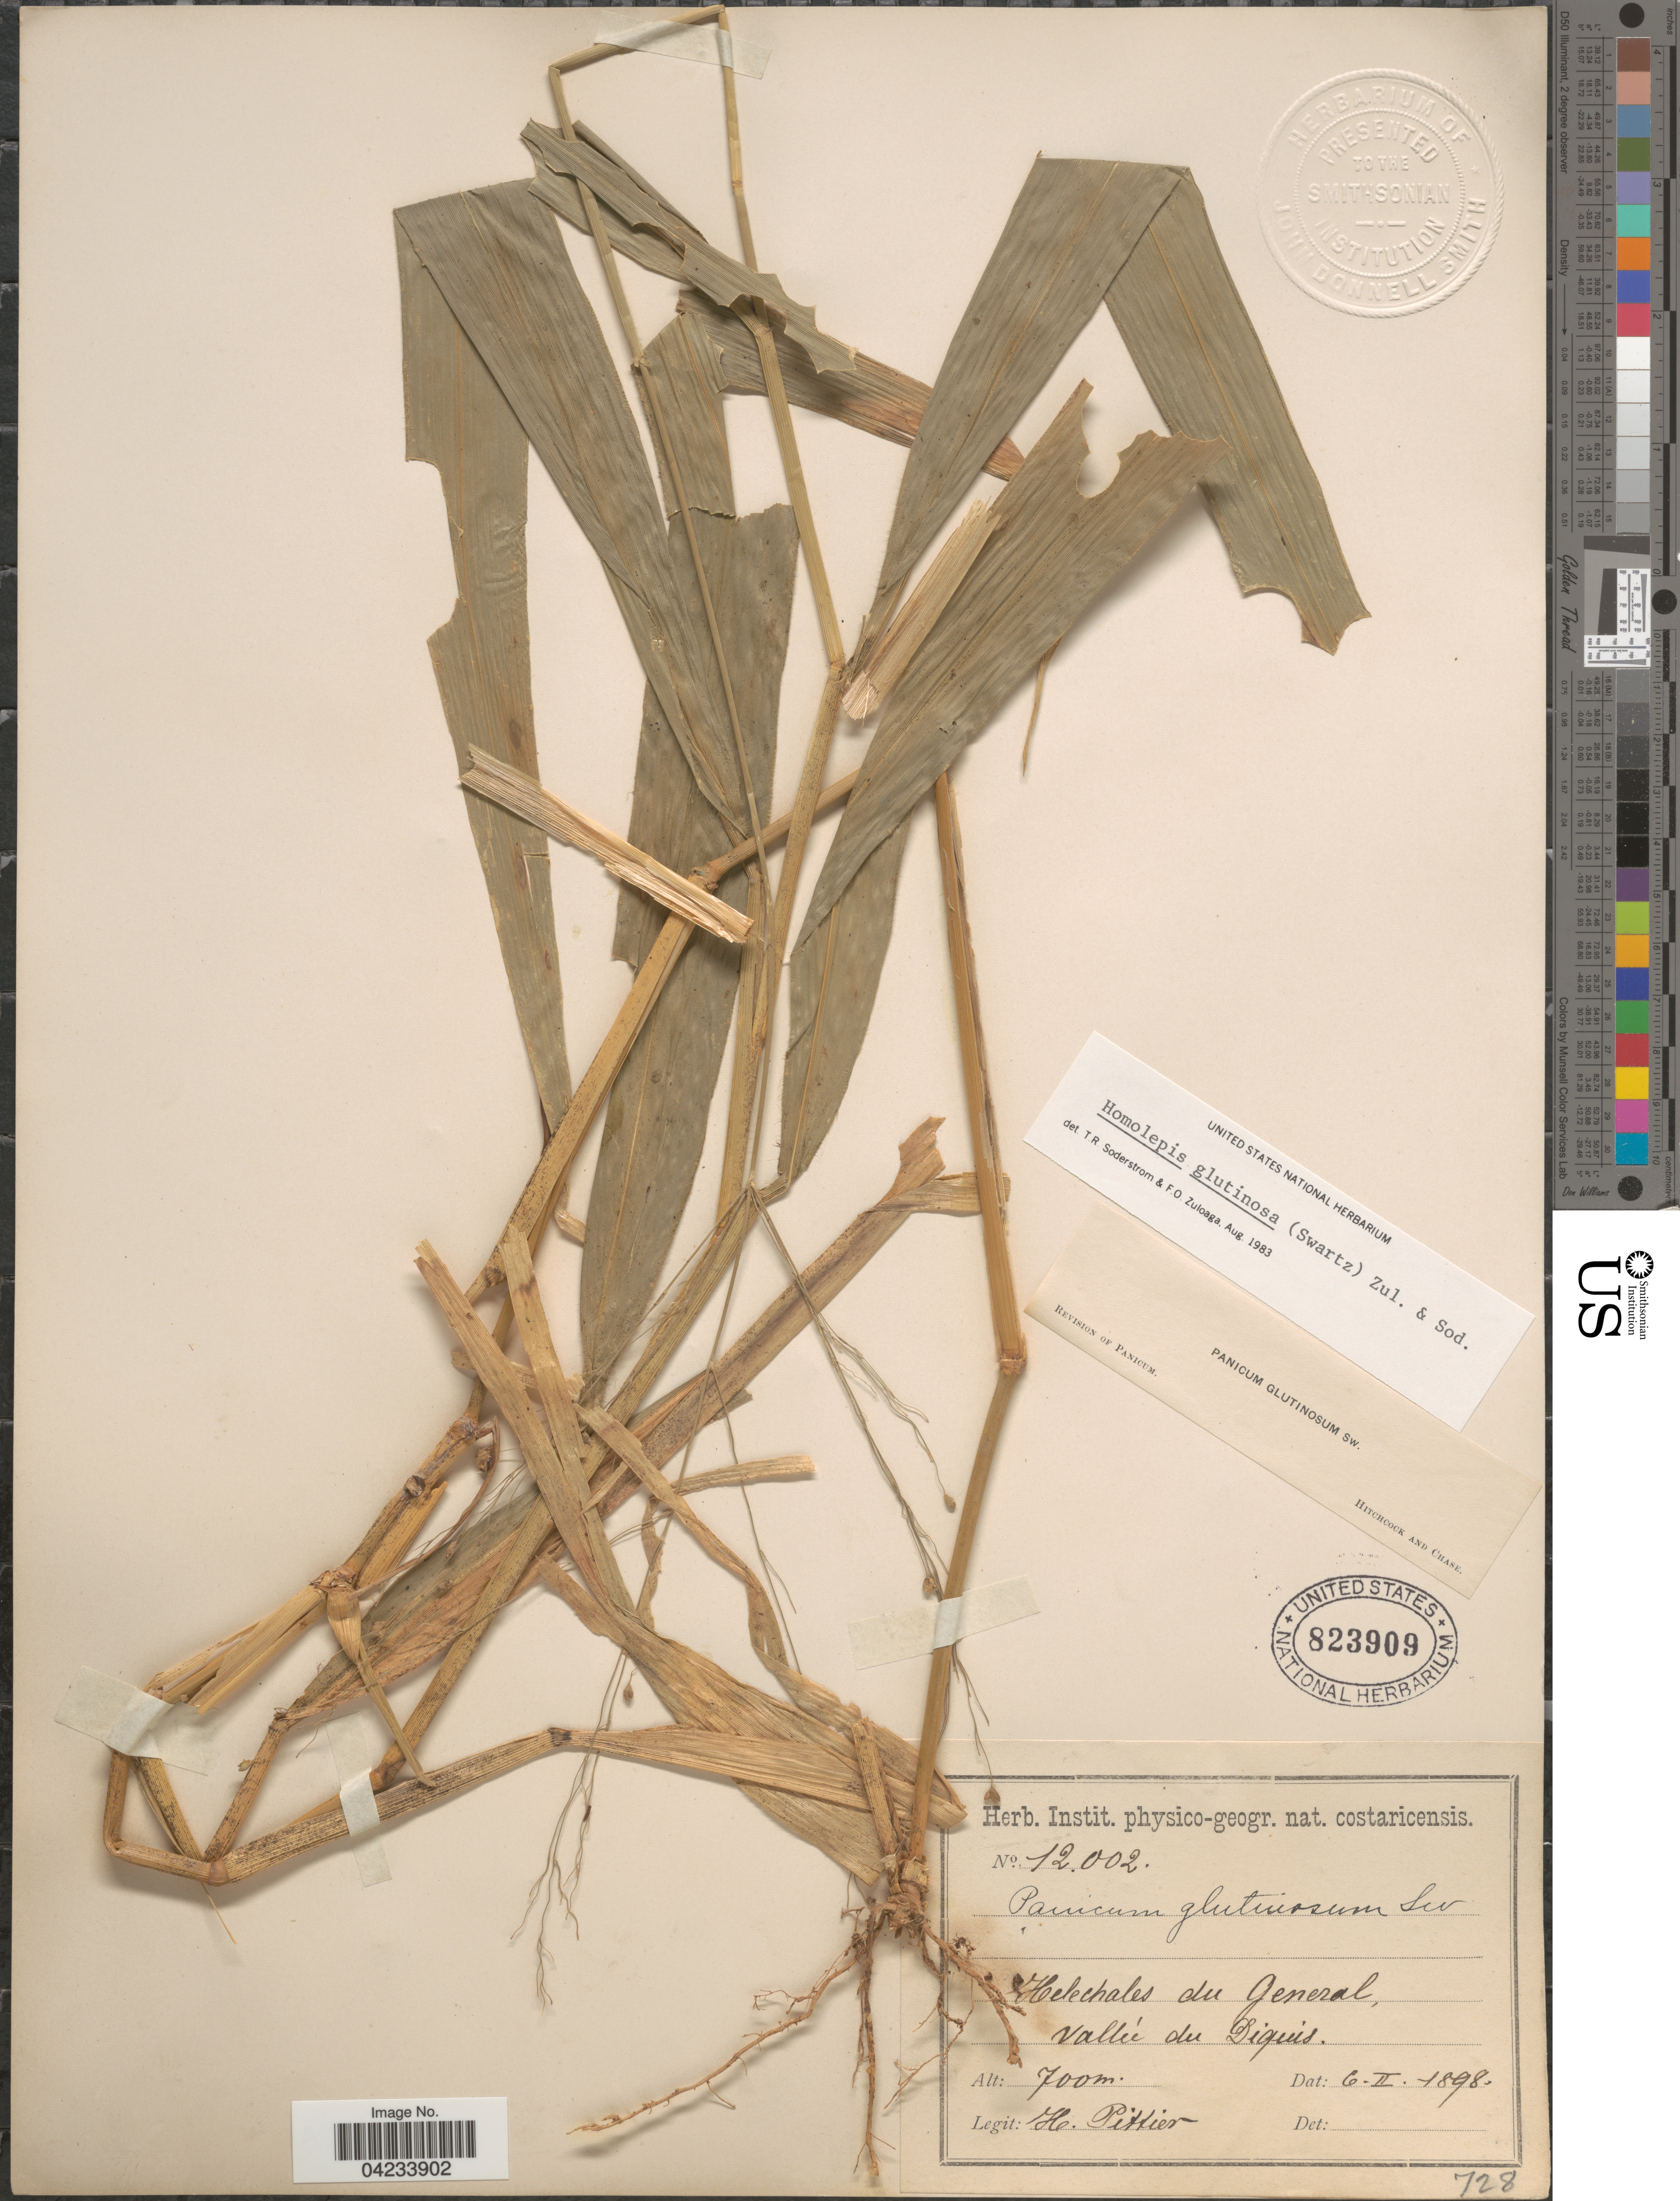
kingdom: Plantae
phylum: Tracheophyta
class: Liliopsida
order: Poales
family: Poaceae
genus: Homolepis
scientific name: Homolepis glutinosa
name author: (Sw.) Zuloaga & Soderstr.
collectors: H. F. Pittier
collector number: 12002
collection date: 1898-02-06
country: Costa Rica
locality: Helechales du General, Valleé du Diquis.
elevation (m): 700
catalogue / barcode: US 823909